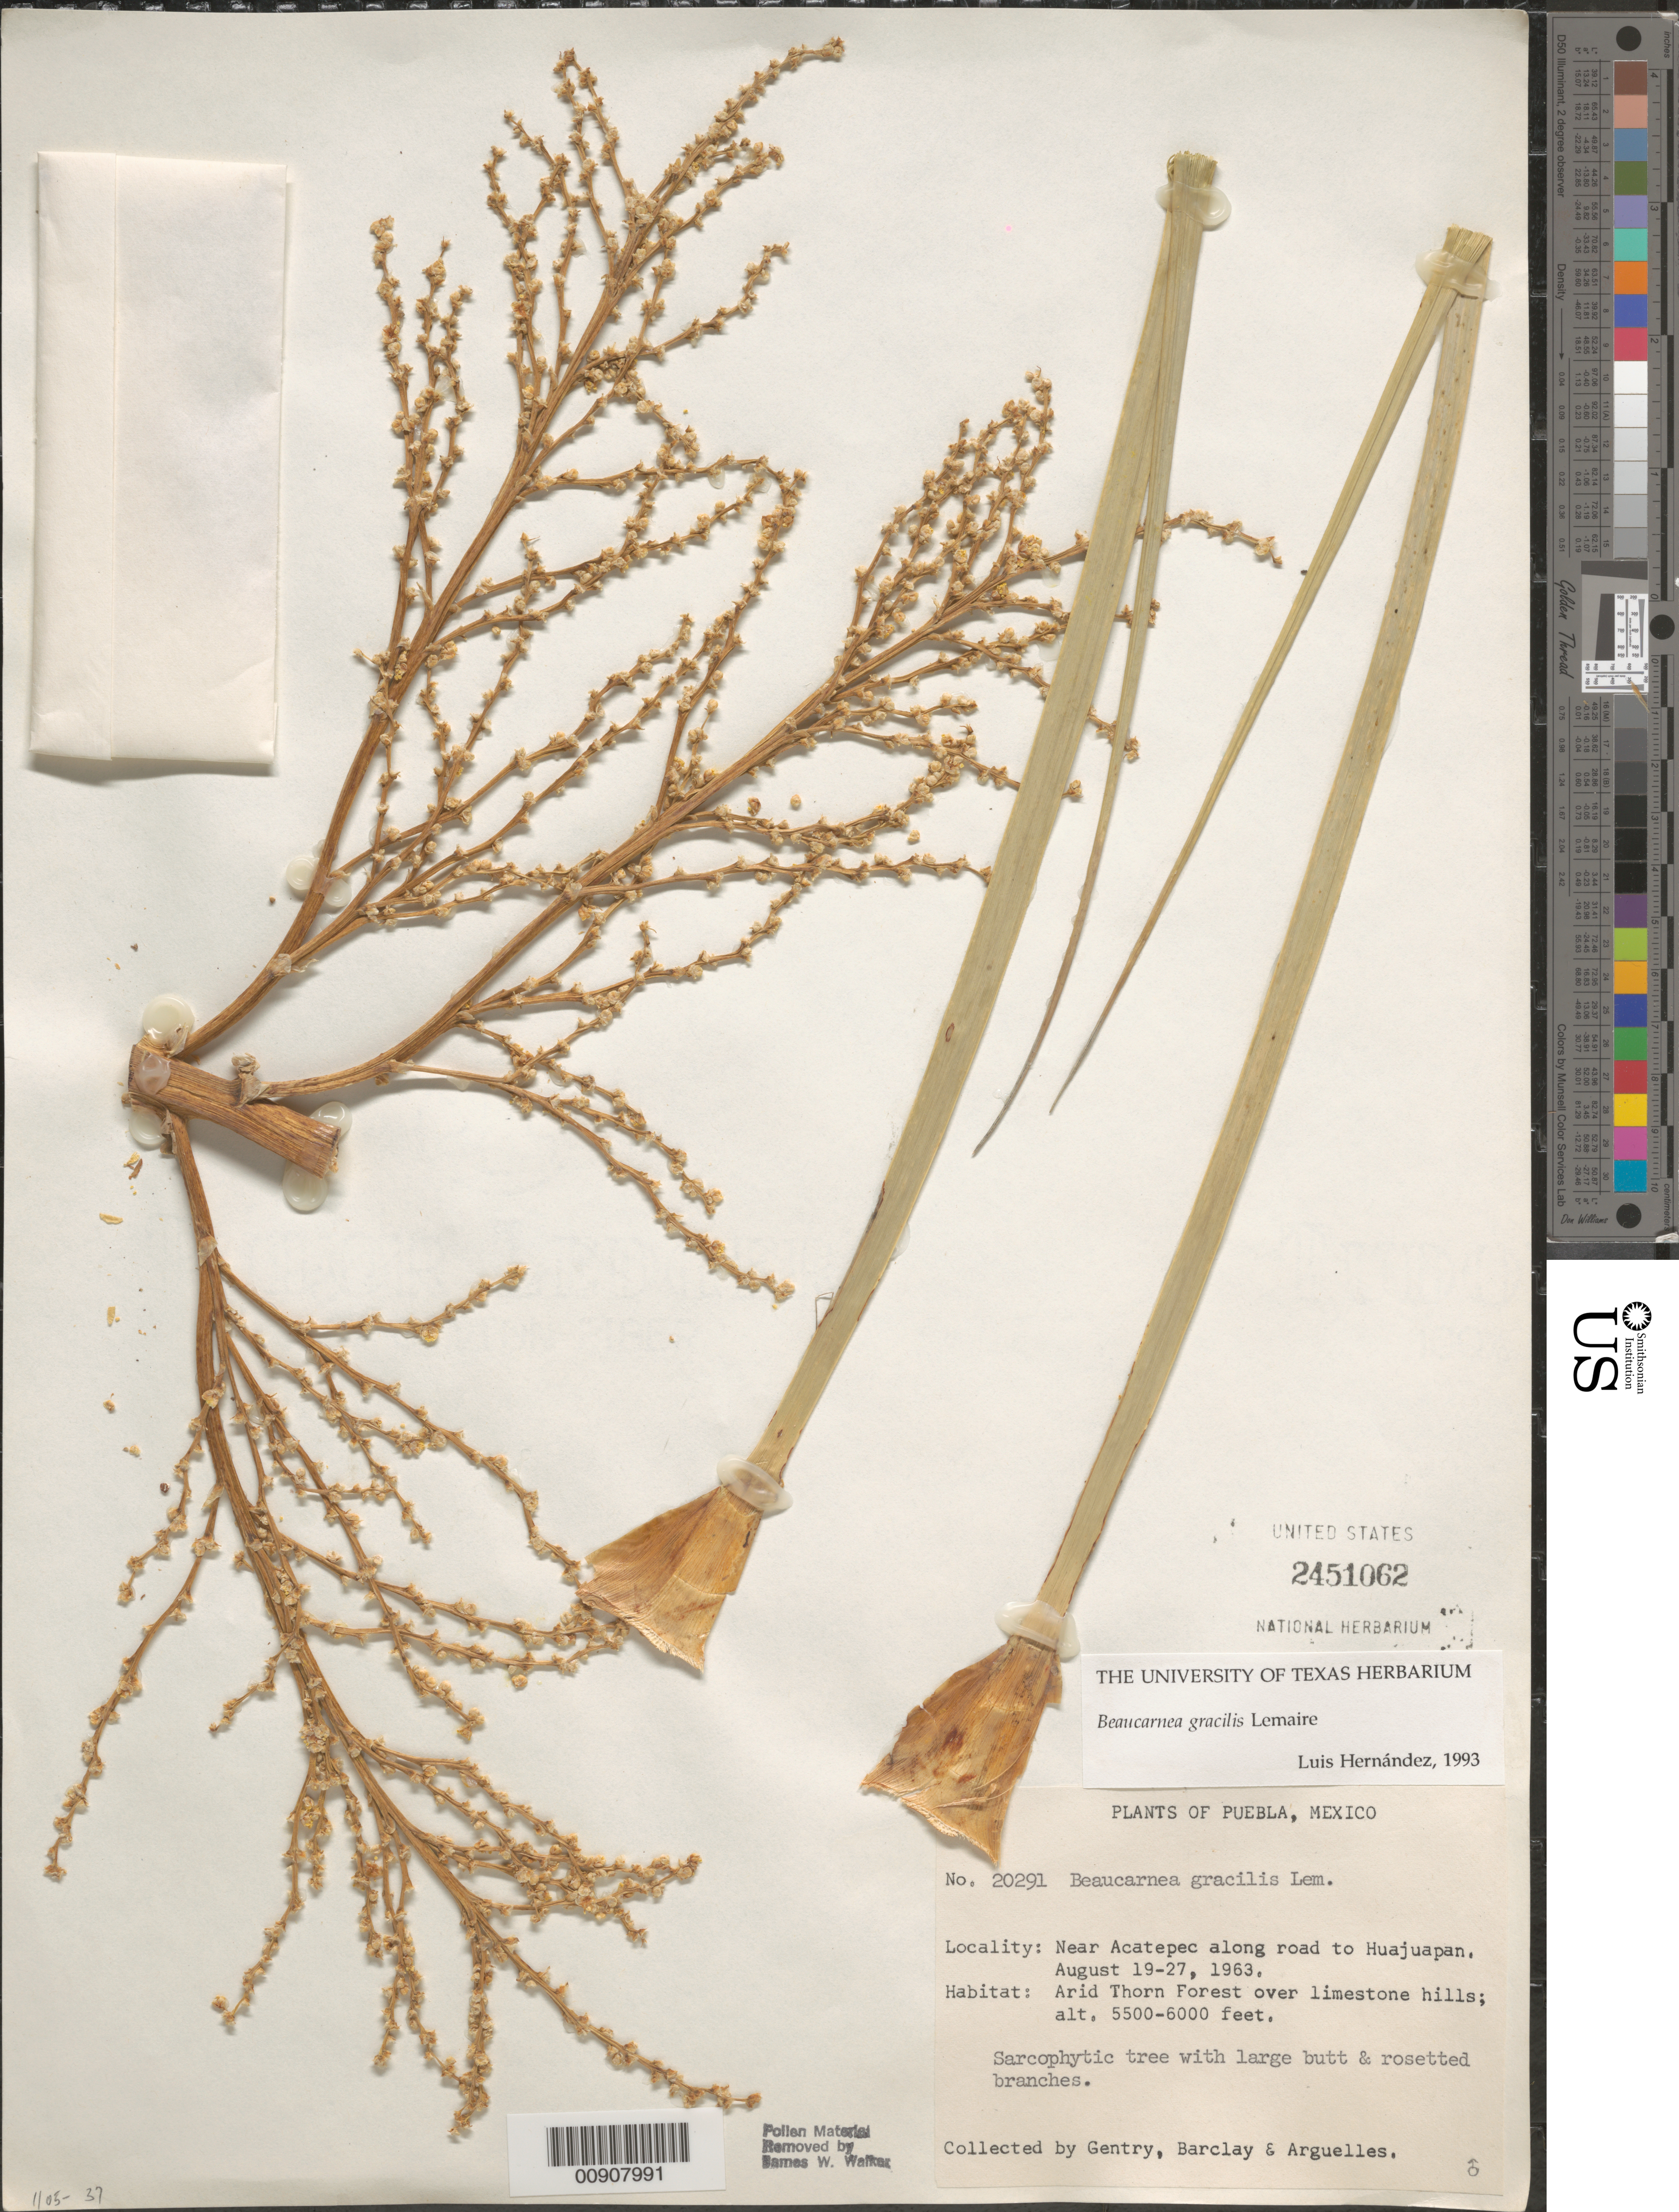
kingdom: Plantae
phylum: Tracheophyta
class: Liliopsida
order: Asparagales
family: Asparagaceae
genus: Beaucarnea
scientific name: Beaucarnea gracilis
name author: Lem.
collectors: Gentry, --, -- Barclay & Arguelles, --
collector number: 20291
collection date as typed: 19 Aug 1963 to 27 Aug 1963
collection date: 1963-08-19/1963-08-27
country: Mexico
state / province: Puebla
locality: Puebla: Near Acatepec along road to Huajuapan.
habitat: Arid Thorn Forest over limestone hills.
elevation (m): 1676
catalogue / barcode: US 2451062